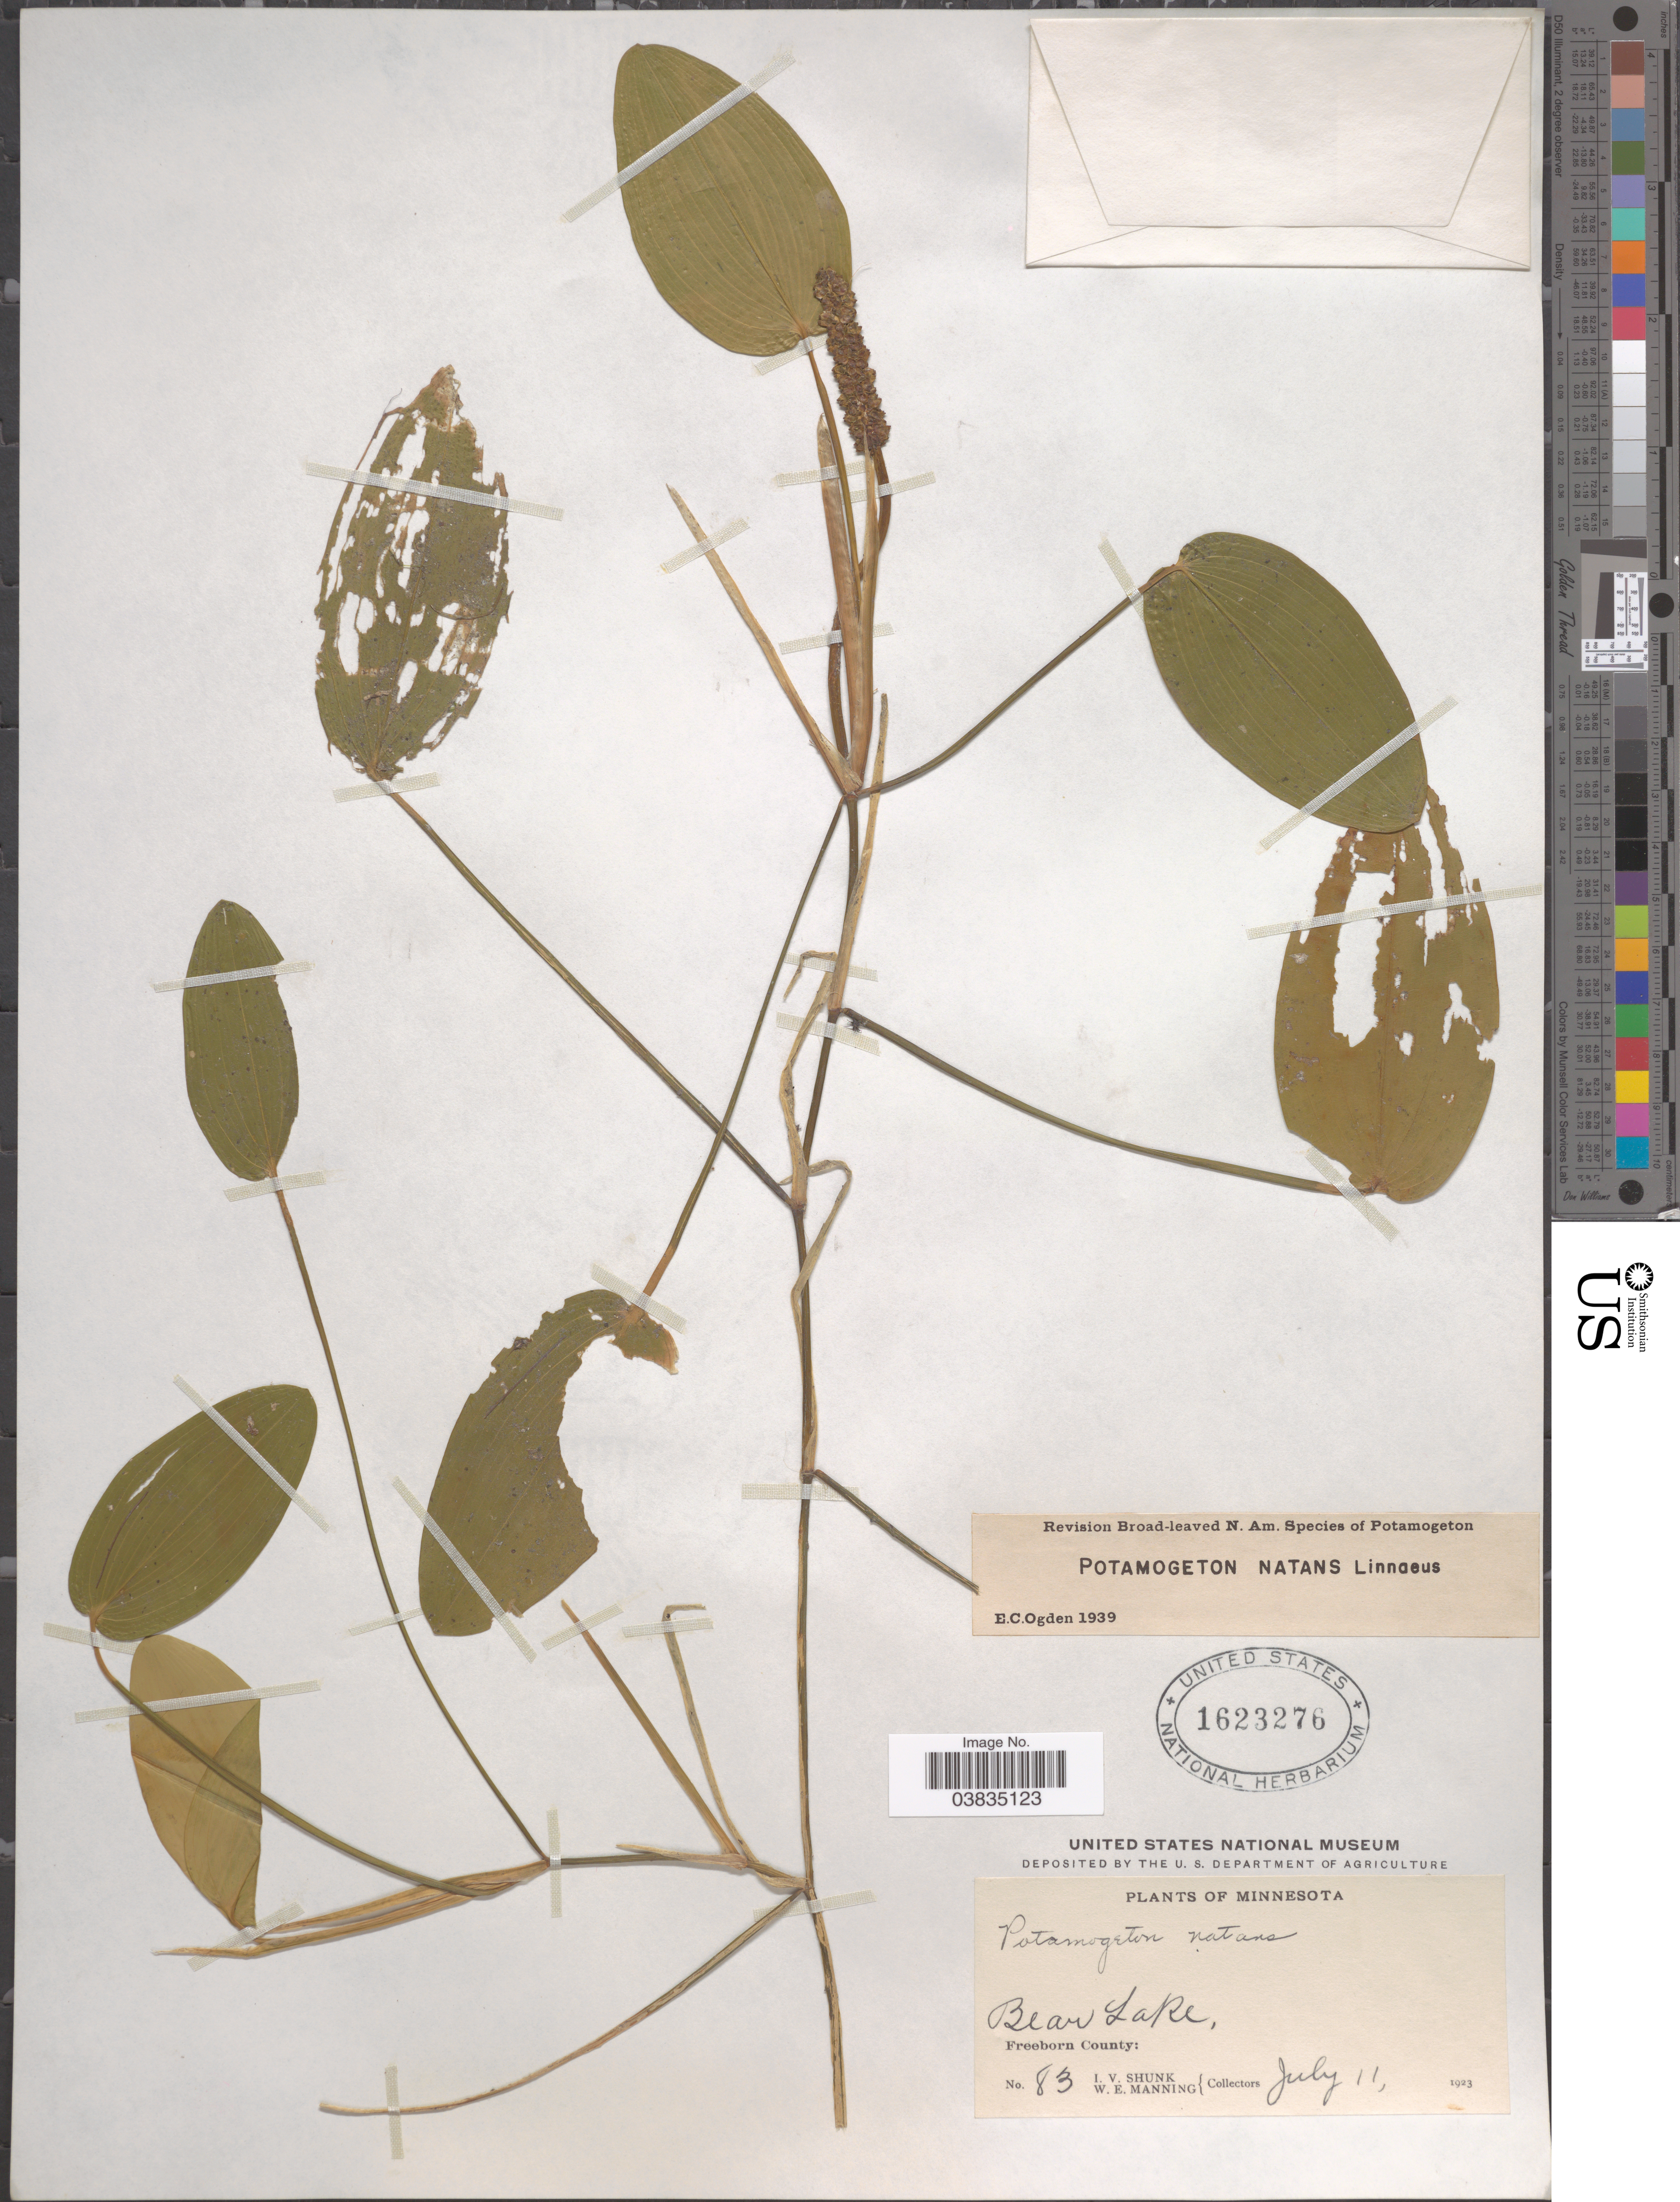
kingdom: Plantae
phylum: Tracheophyta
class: Liliopsida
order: Alismatales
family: Potamogetonaceae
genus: Potamogeton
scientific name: Potamogeton natans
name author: L.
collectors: I. Shunk & W. Manning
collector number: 83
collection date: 1923-07-11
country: United States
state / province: Minnesota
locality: Bear Lake, Freeborn County.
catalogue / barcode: US 1623276